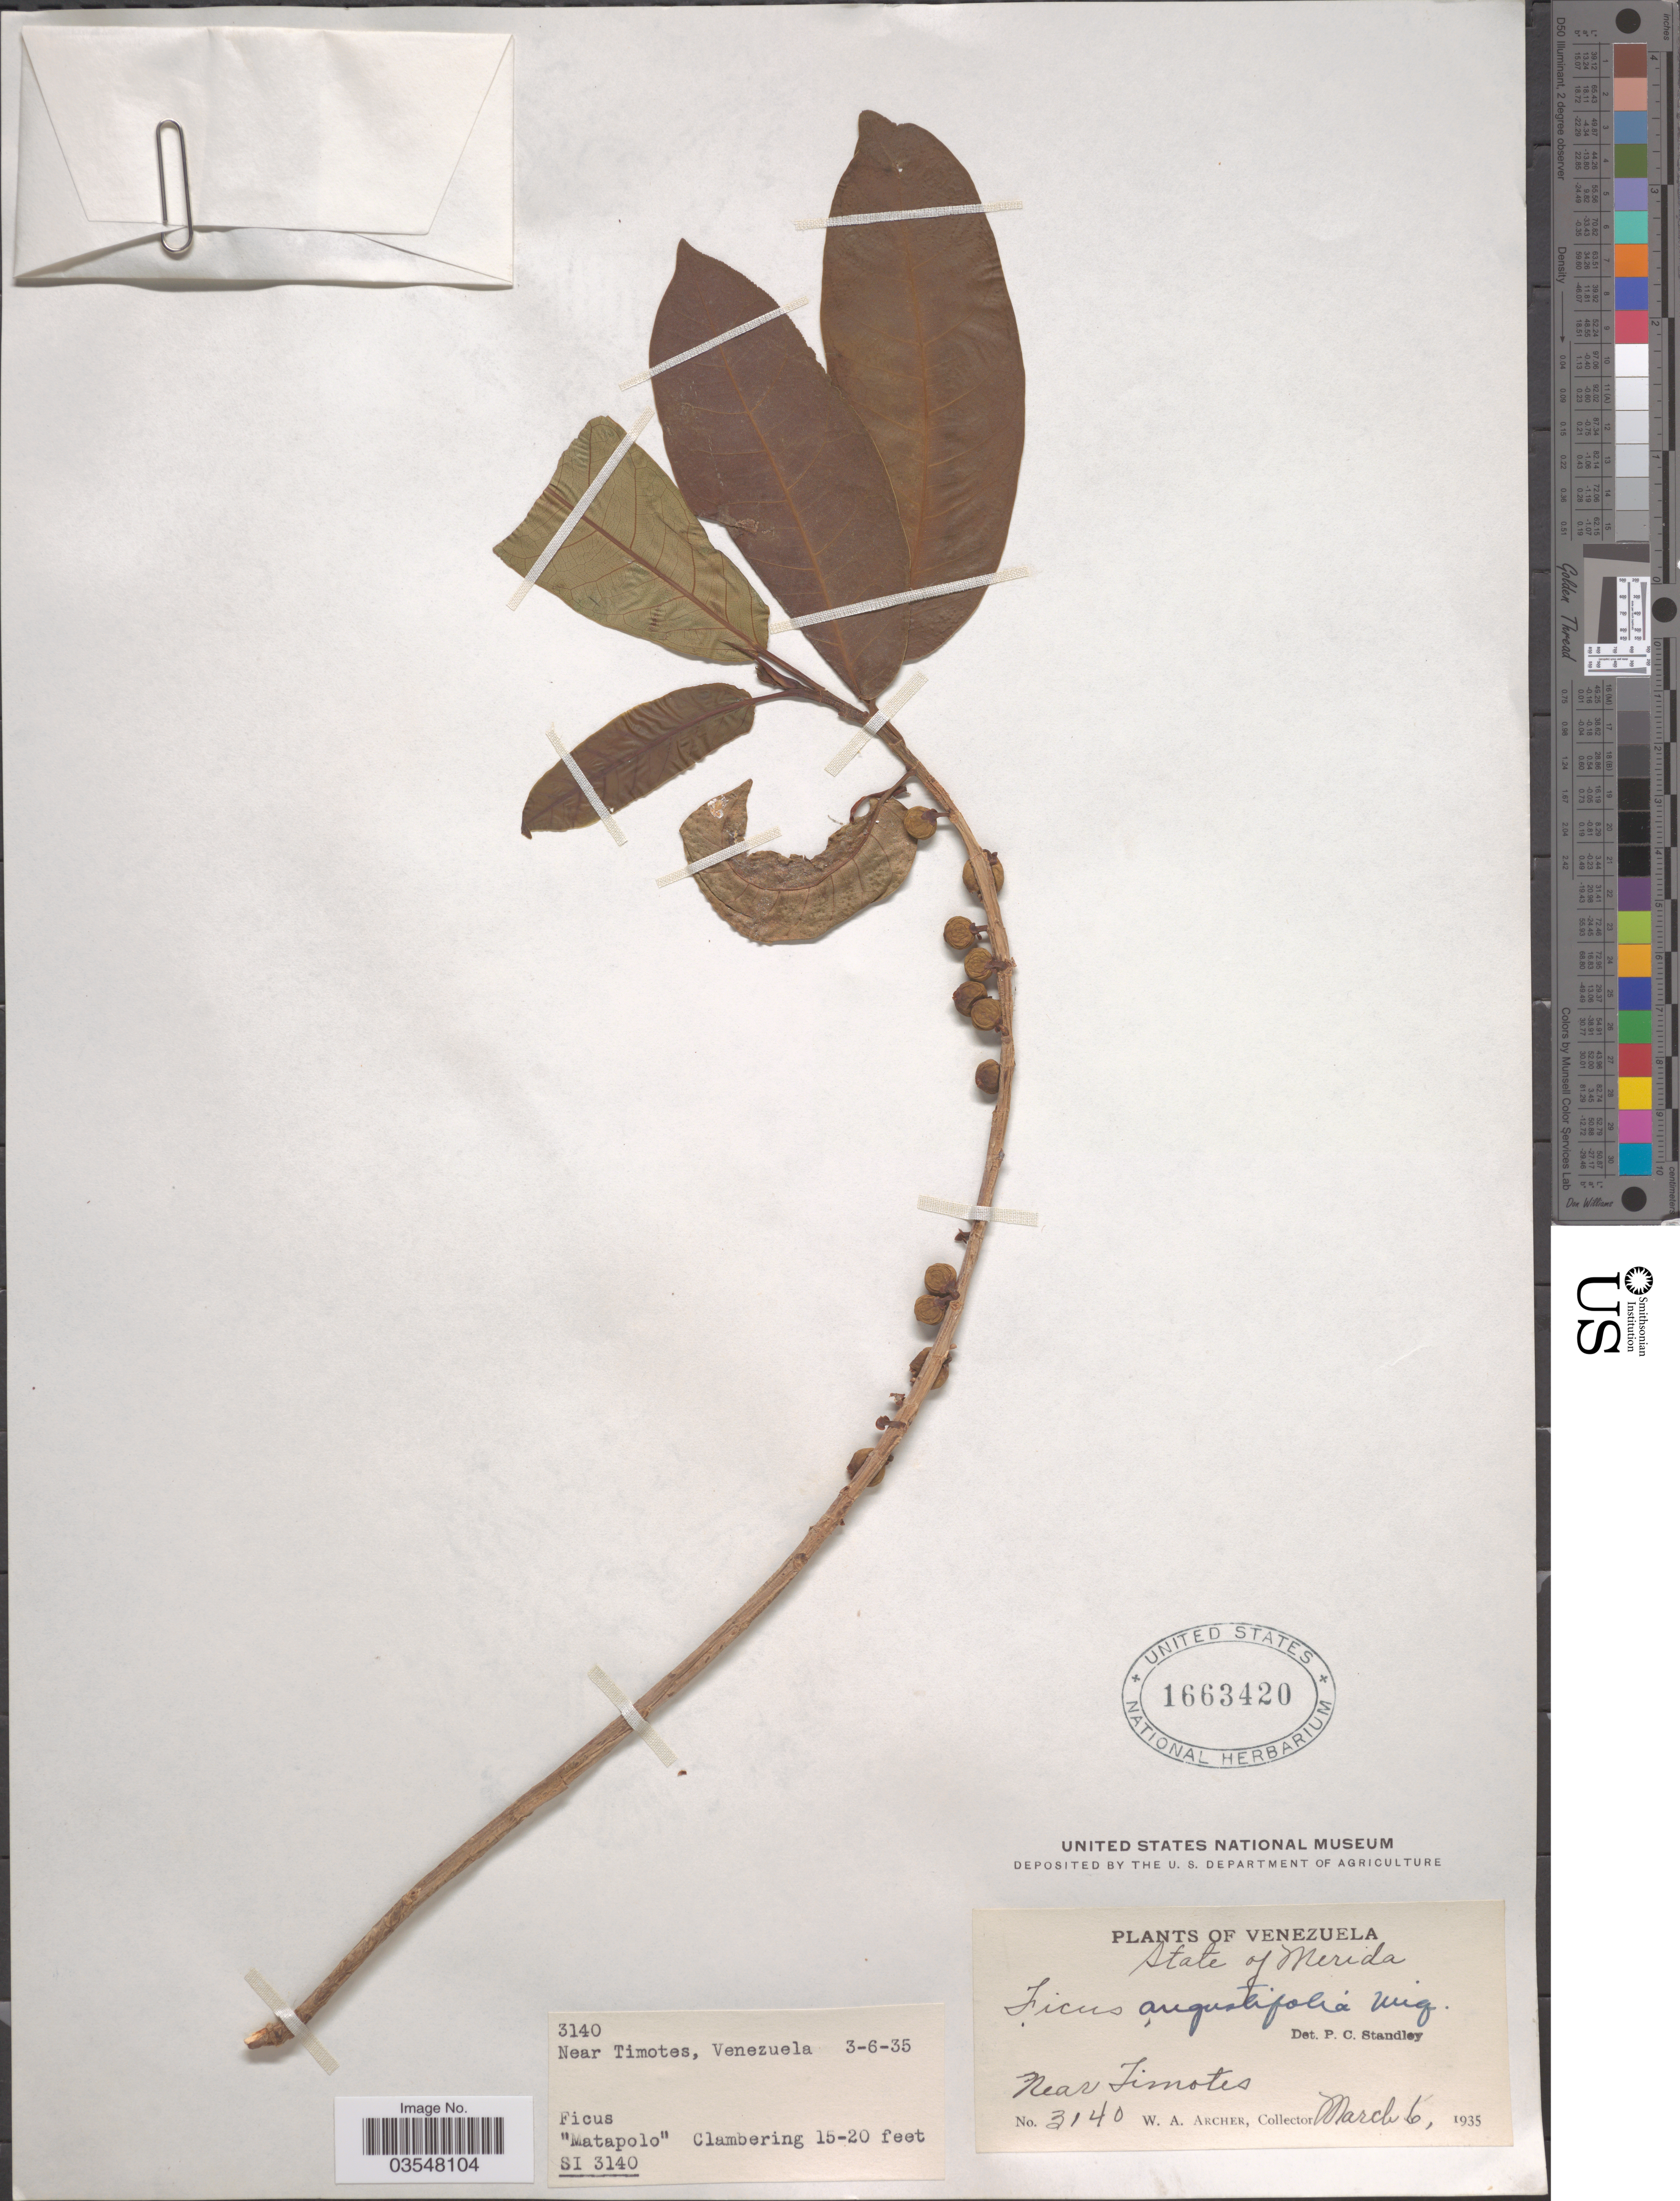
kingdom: Plantae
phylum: Tracheophyta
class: Magnoliopsida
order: Rosales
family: Moraceae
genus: Ficus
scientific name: Ficus amazonica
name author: (Miq.) Miq.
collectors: W. Archer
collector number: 3140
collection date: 1935-03-06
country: Venezuela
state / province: Merida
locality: Near Timotes.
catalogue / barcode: US 1663420